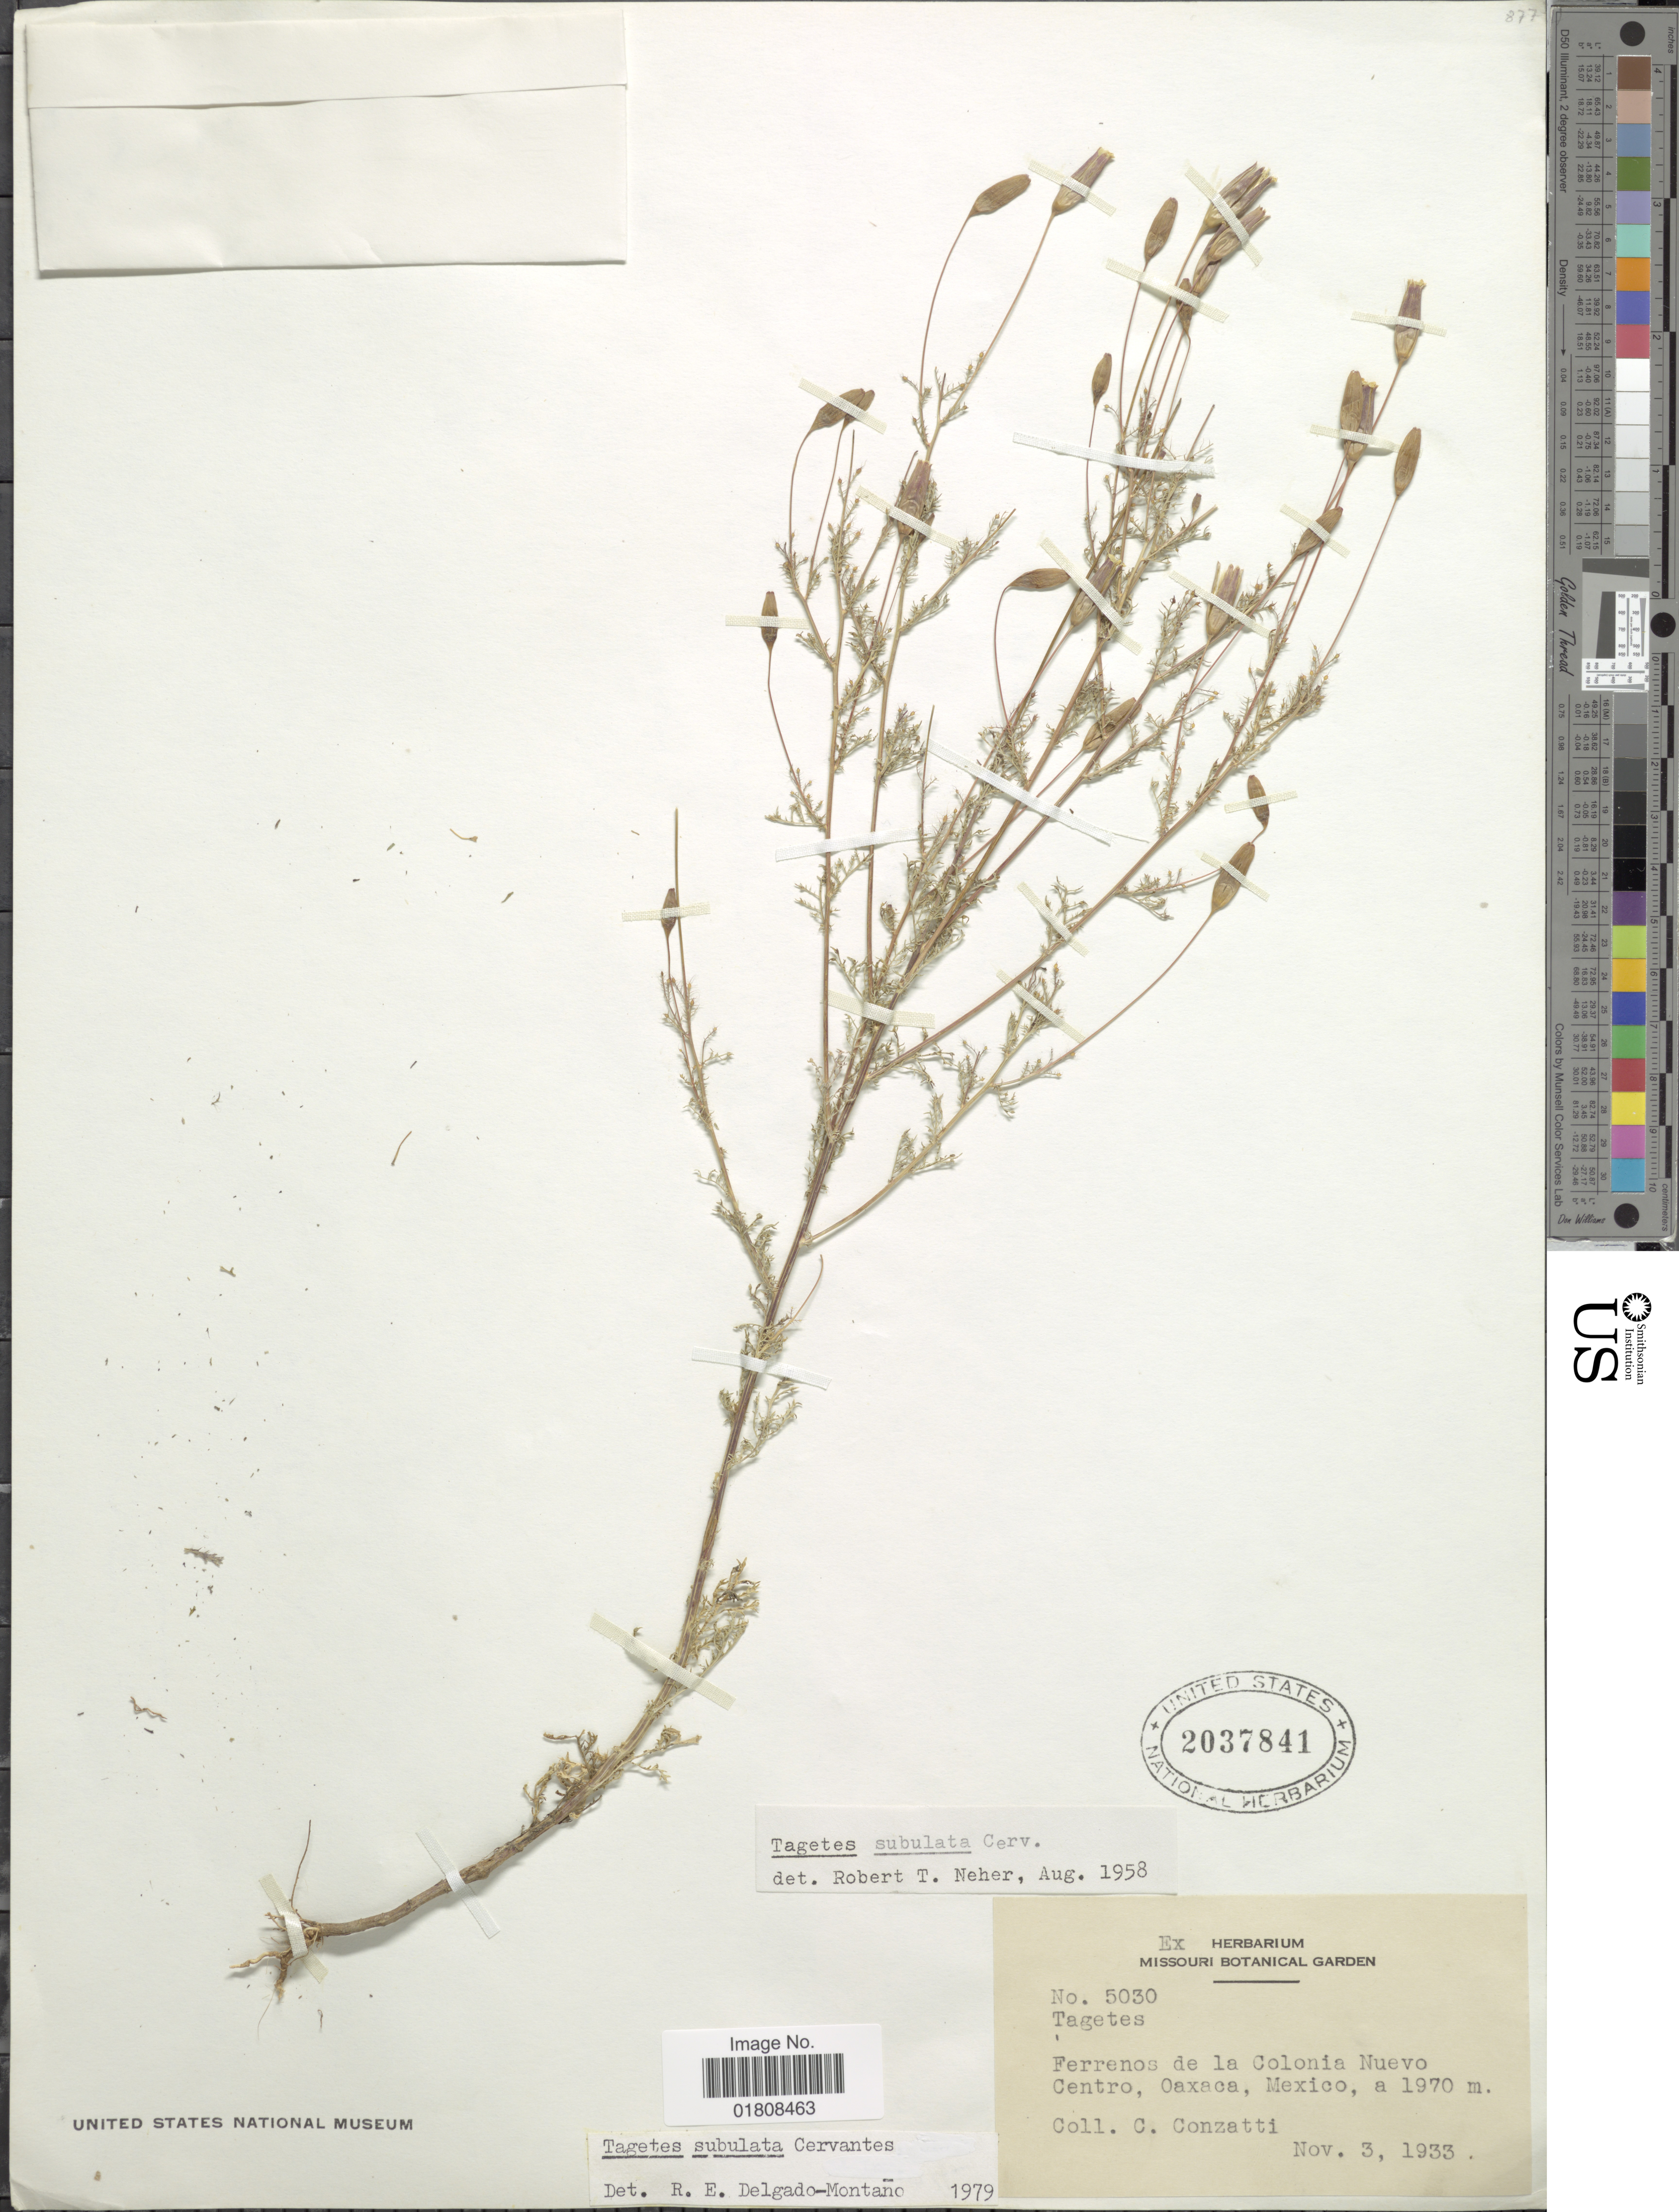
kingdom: Plantae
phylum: Tracheophyta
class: Magnoliopsida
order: Asterales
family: Asteraceae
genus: Tagetes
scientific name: Tagetes subulata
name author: Cerv.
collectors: C. Conzatti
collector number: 5030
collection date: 1933-11-03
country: Mexico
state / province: Oaxaca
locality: Ferrenos de la Colonia Nuevo Centro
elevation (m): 1970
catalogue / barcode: US 2037841